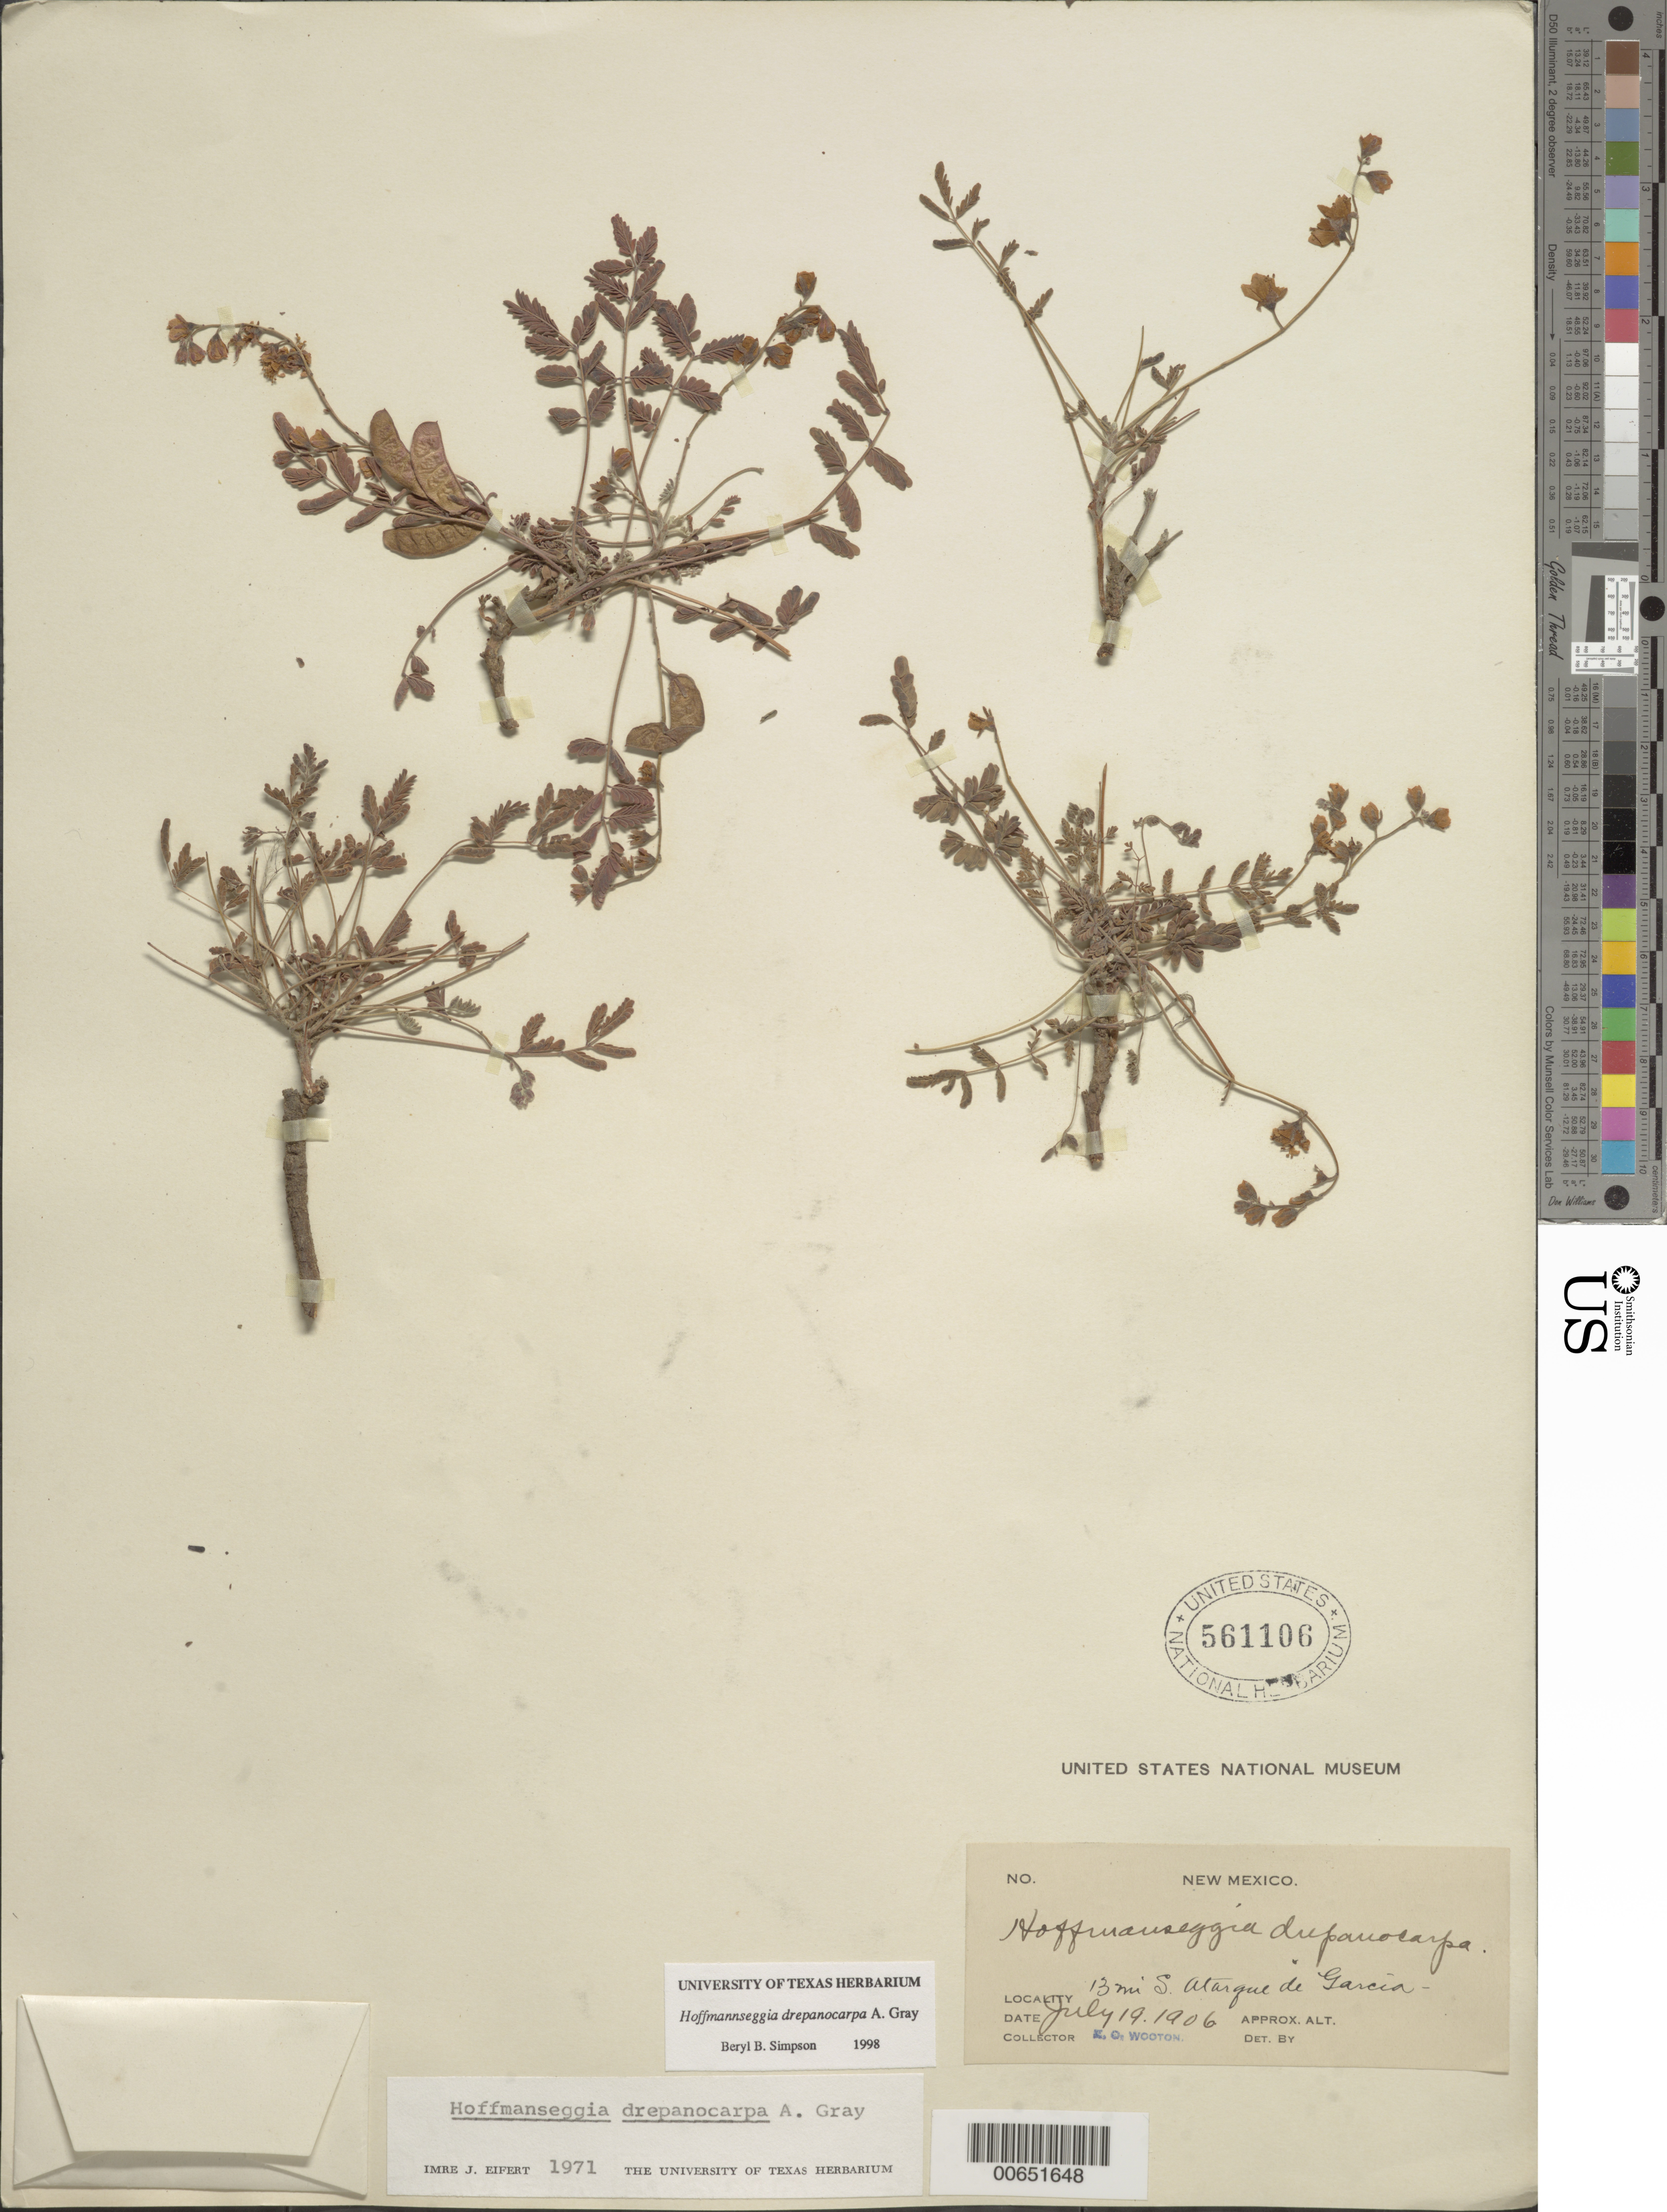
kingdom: Plantae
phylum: Tracheophyta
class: Magnoliopsida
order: Fabales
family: Fabaceae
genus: Hoffmannseggia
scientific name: Hoffmannseggia drepanocarpa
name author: A. Gray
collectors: E. O. Wooton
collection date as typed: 19 Jul 1906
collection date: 1906-07-19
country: United States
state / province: New Mexico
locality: S of Atargue de Garcia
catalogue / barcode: US 561106